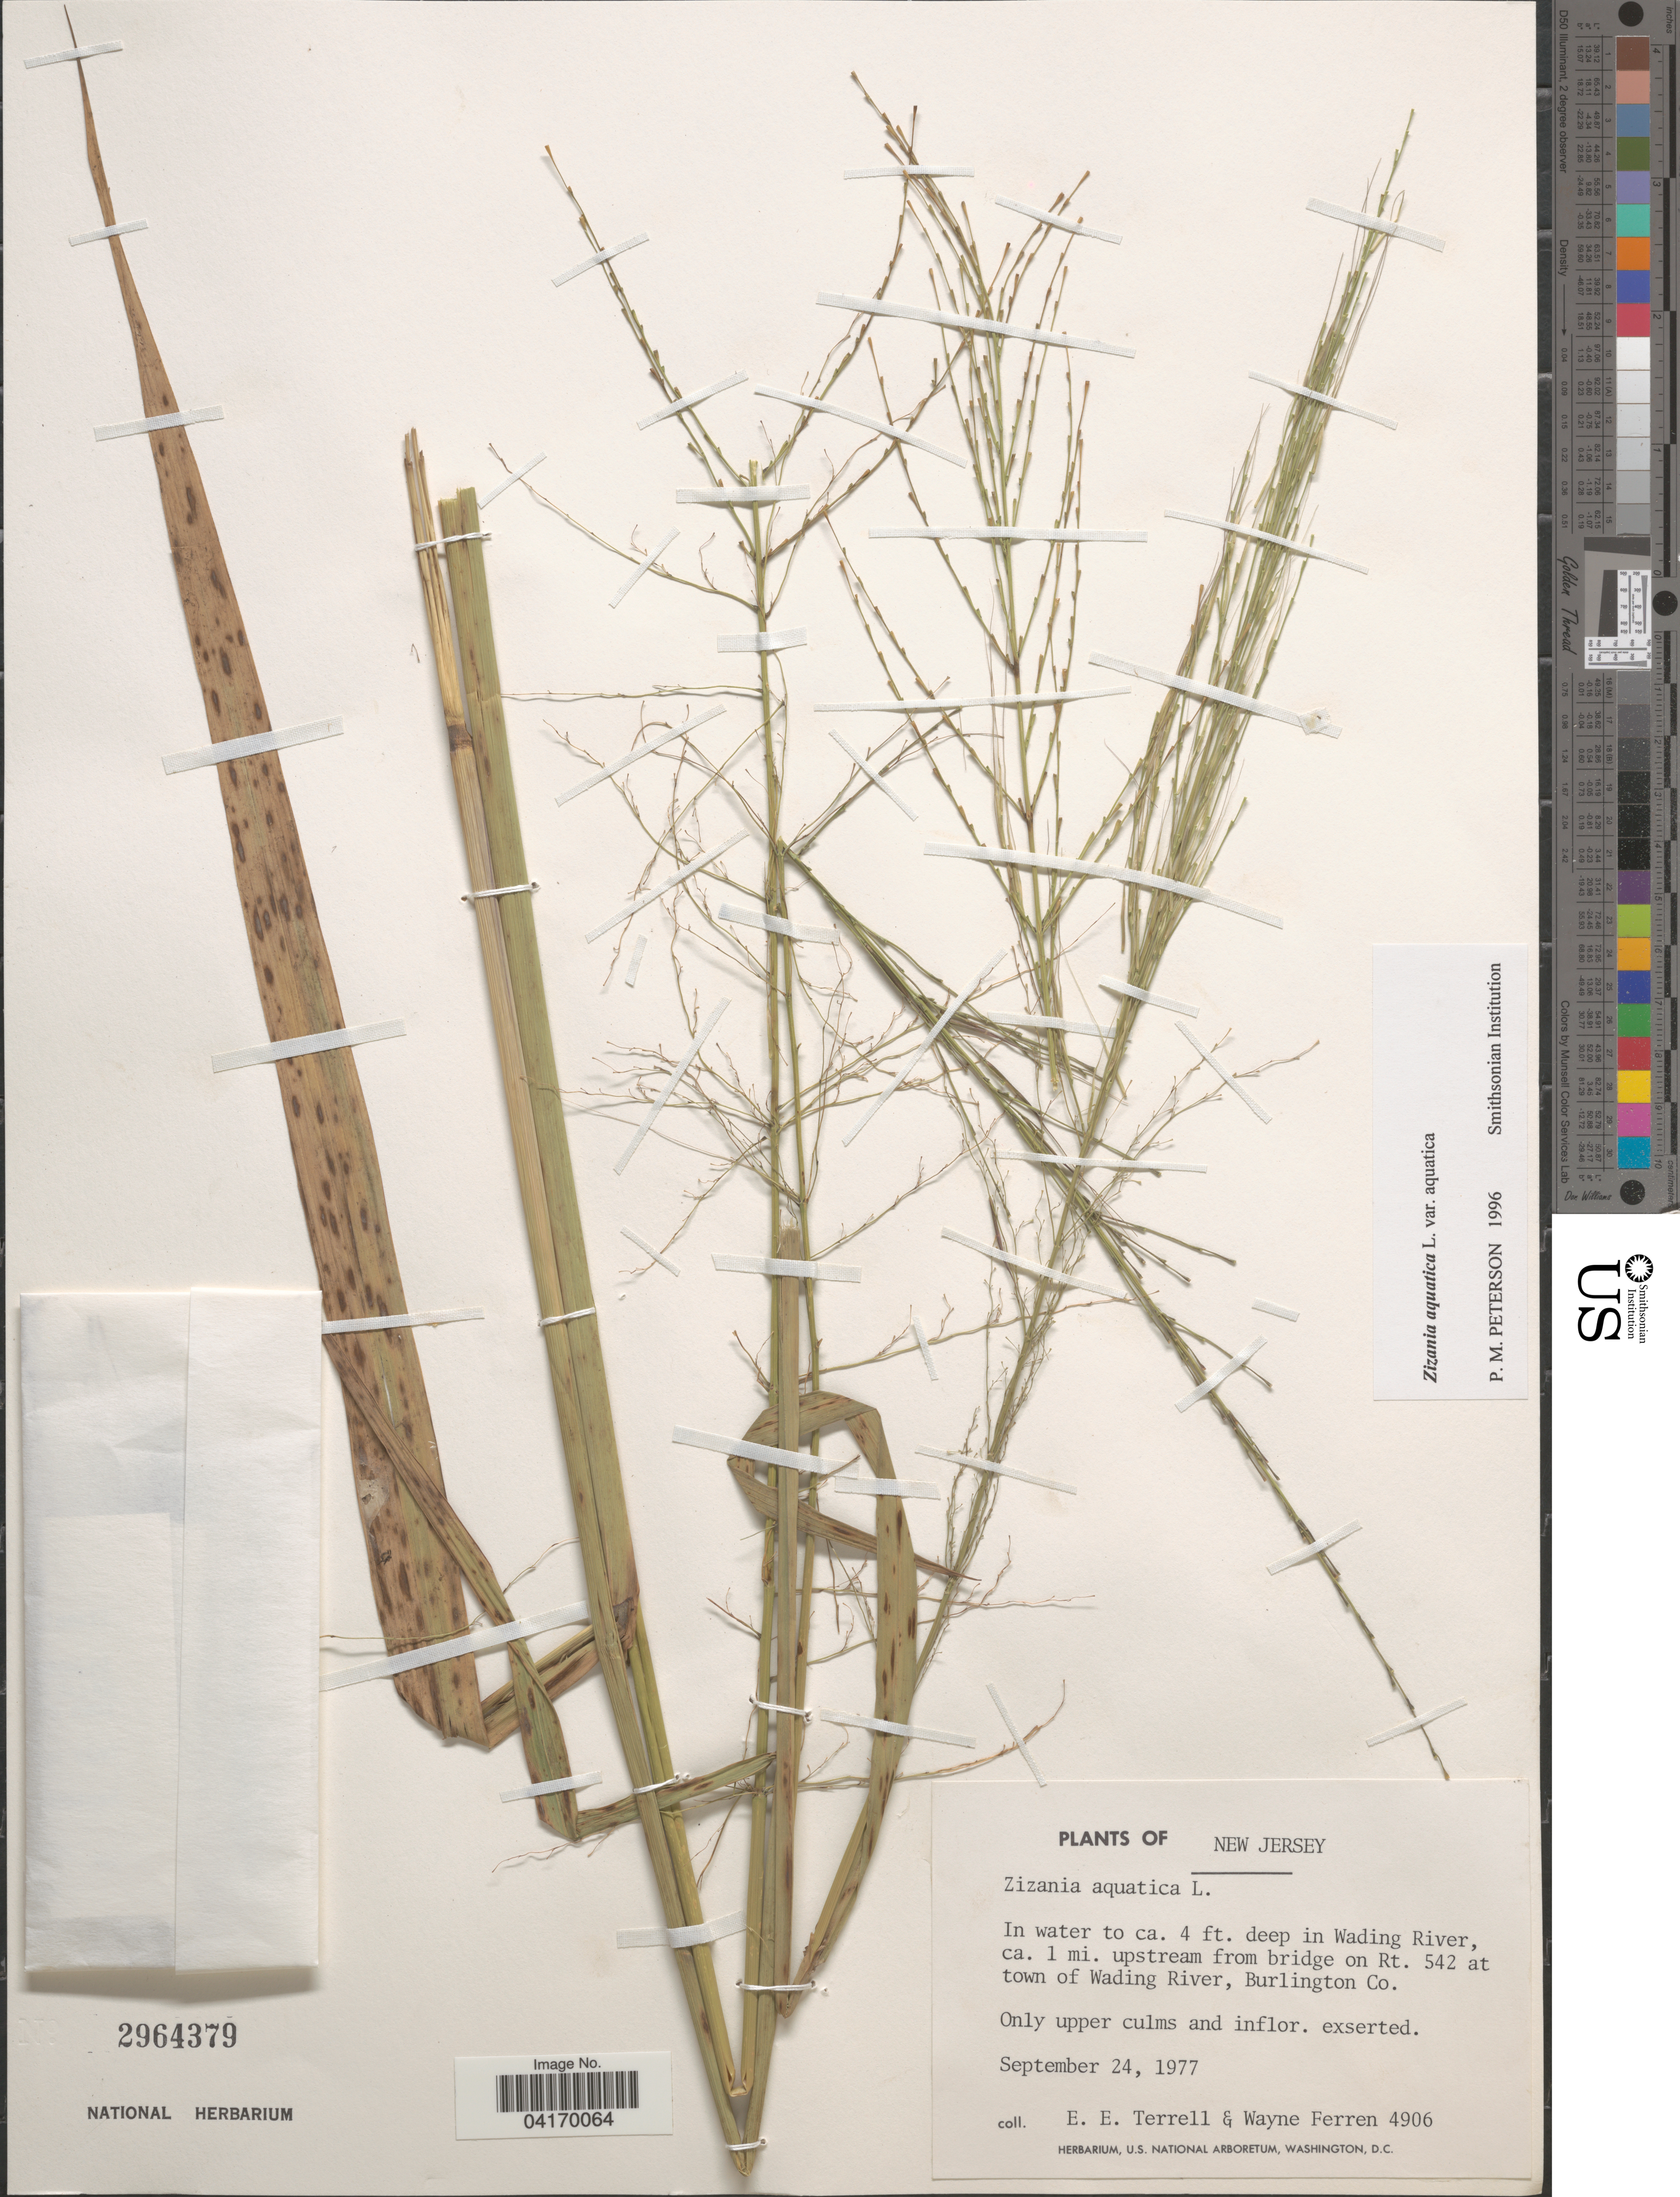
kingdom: Plantae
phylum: Tracheophyta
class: Liliopsida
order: Poales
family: Poaceae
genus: Zizania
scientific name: Zizania aquatica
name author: L.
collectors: E. E. Terrell & W. Ferren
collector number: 4906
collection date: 1977-09-24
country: United States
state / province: New Jersey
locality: In water to ca. 4 ft. deep in Wading River, ca. 1 mi. upstream from bridge on Rt. 542 at town of Wading River, Burlington Co.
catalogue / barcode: US 2964379